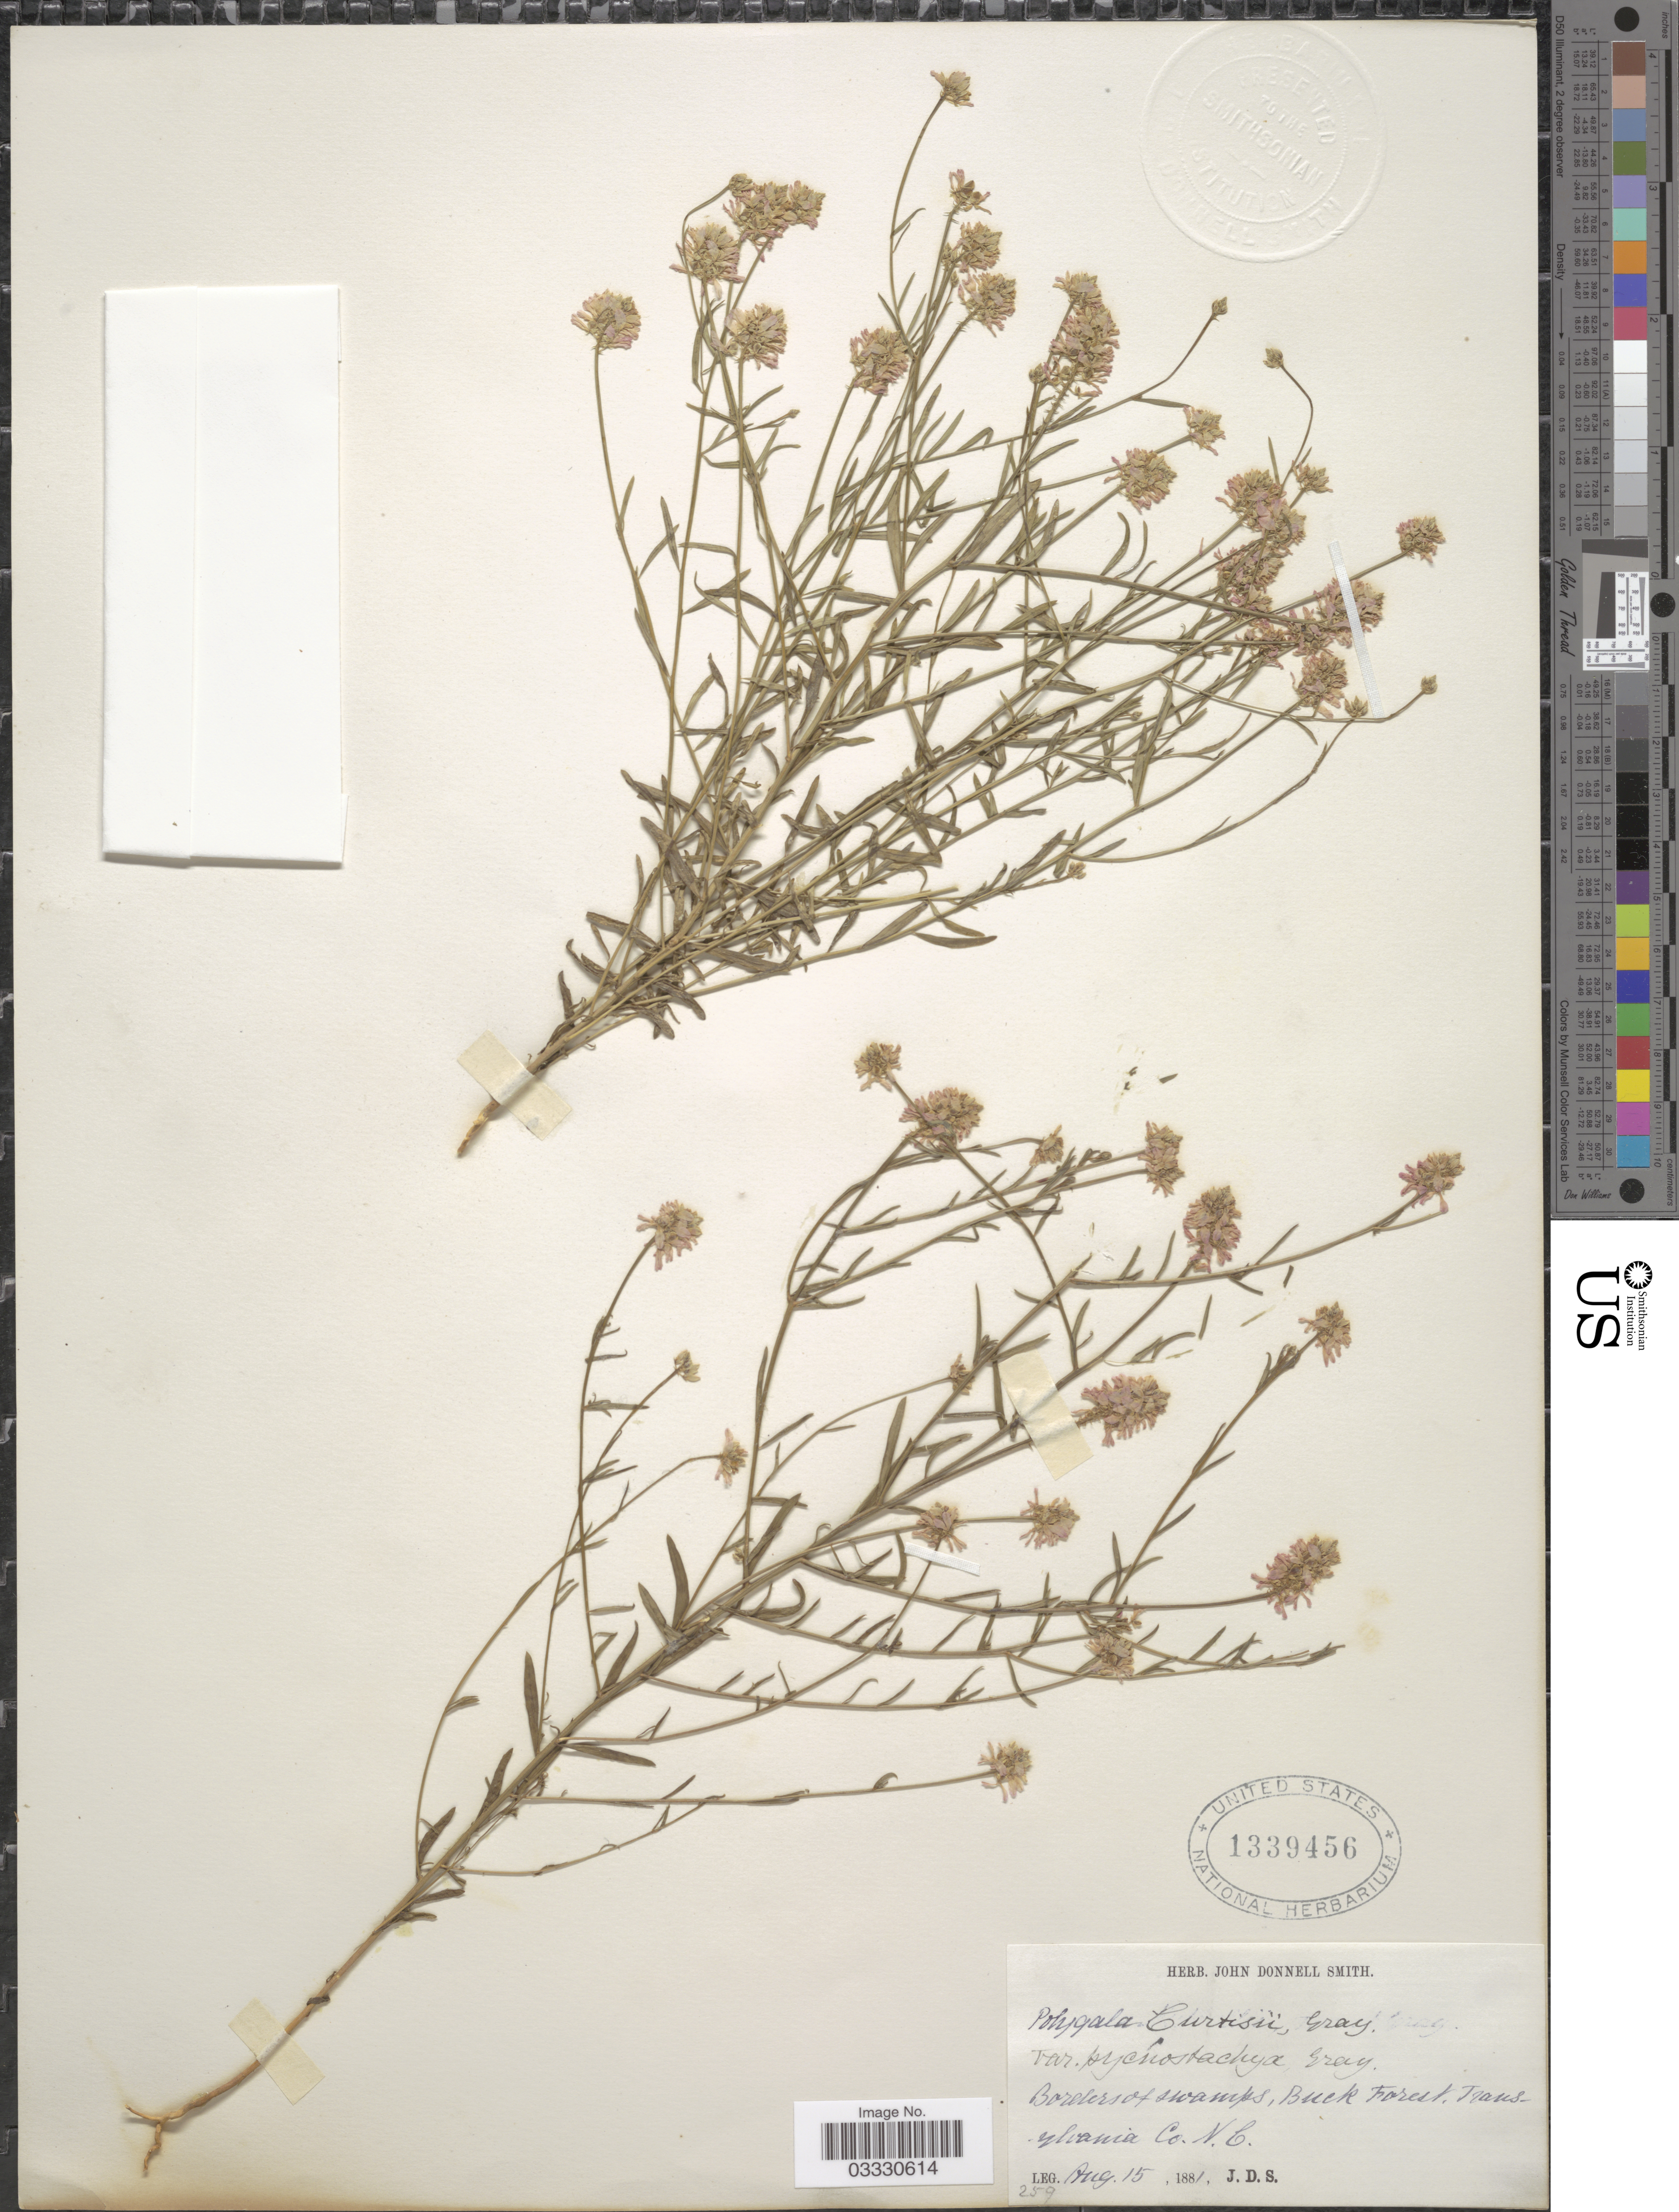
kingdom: Plantae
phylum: Tracheophyta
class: Magnoliopsida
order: Fabales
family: Polygalaceae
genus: Polygala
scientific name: Polygala curtissii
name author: A. Gray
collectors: J. Donnell Smith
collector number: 259?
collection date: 1881-08-15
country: United States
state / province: North Carolina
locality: Buck Forest, Transylvania Co.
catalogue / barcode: US 1339456